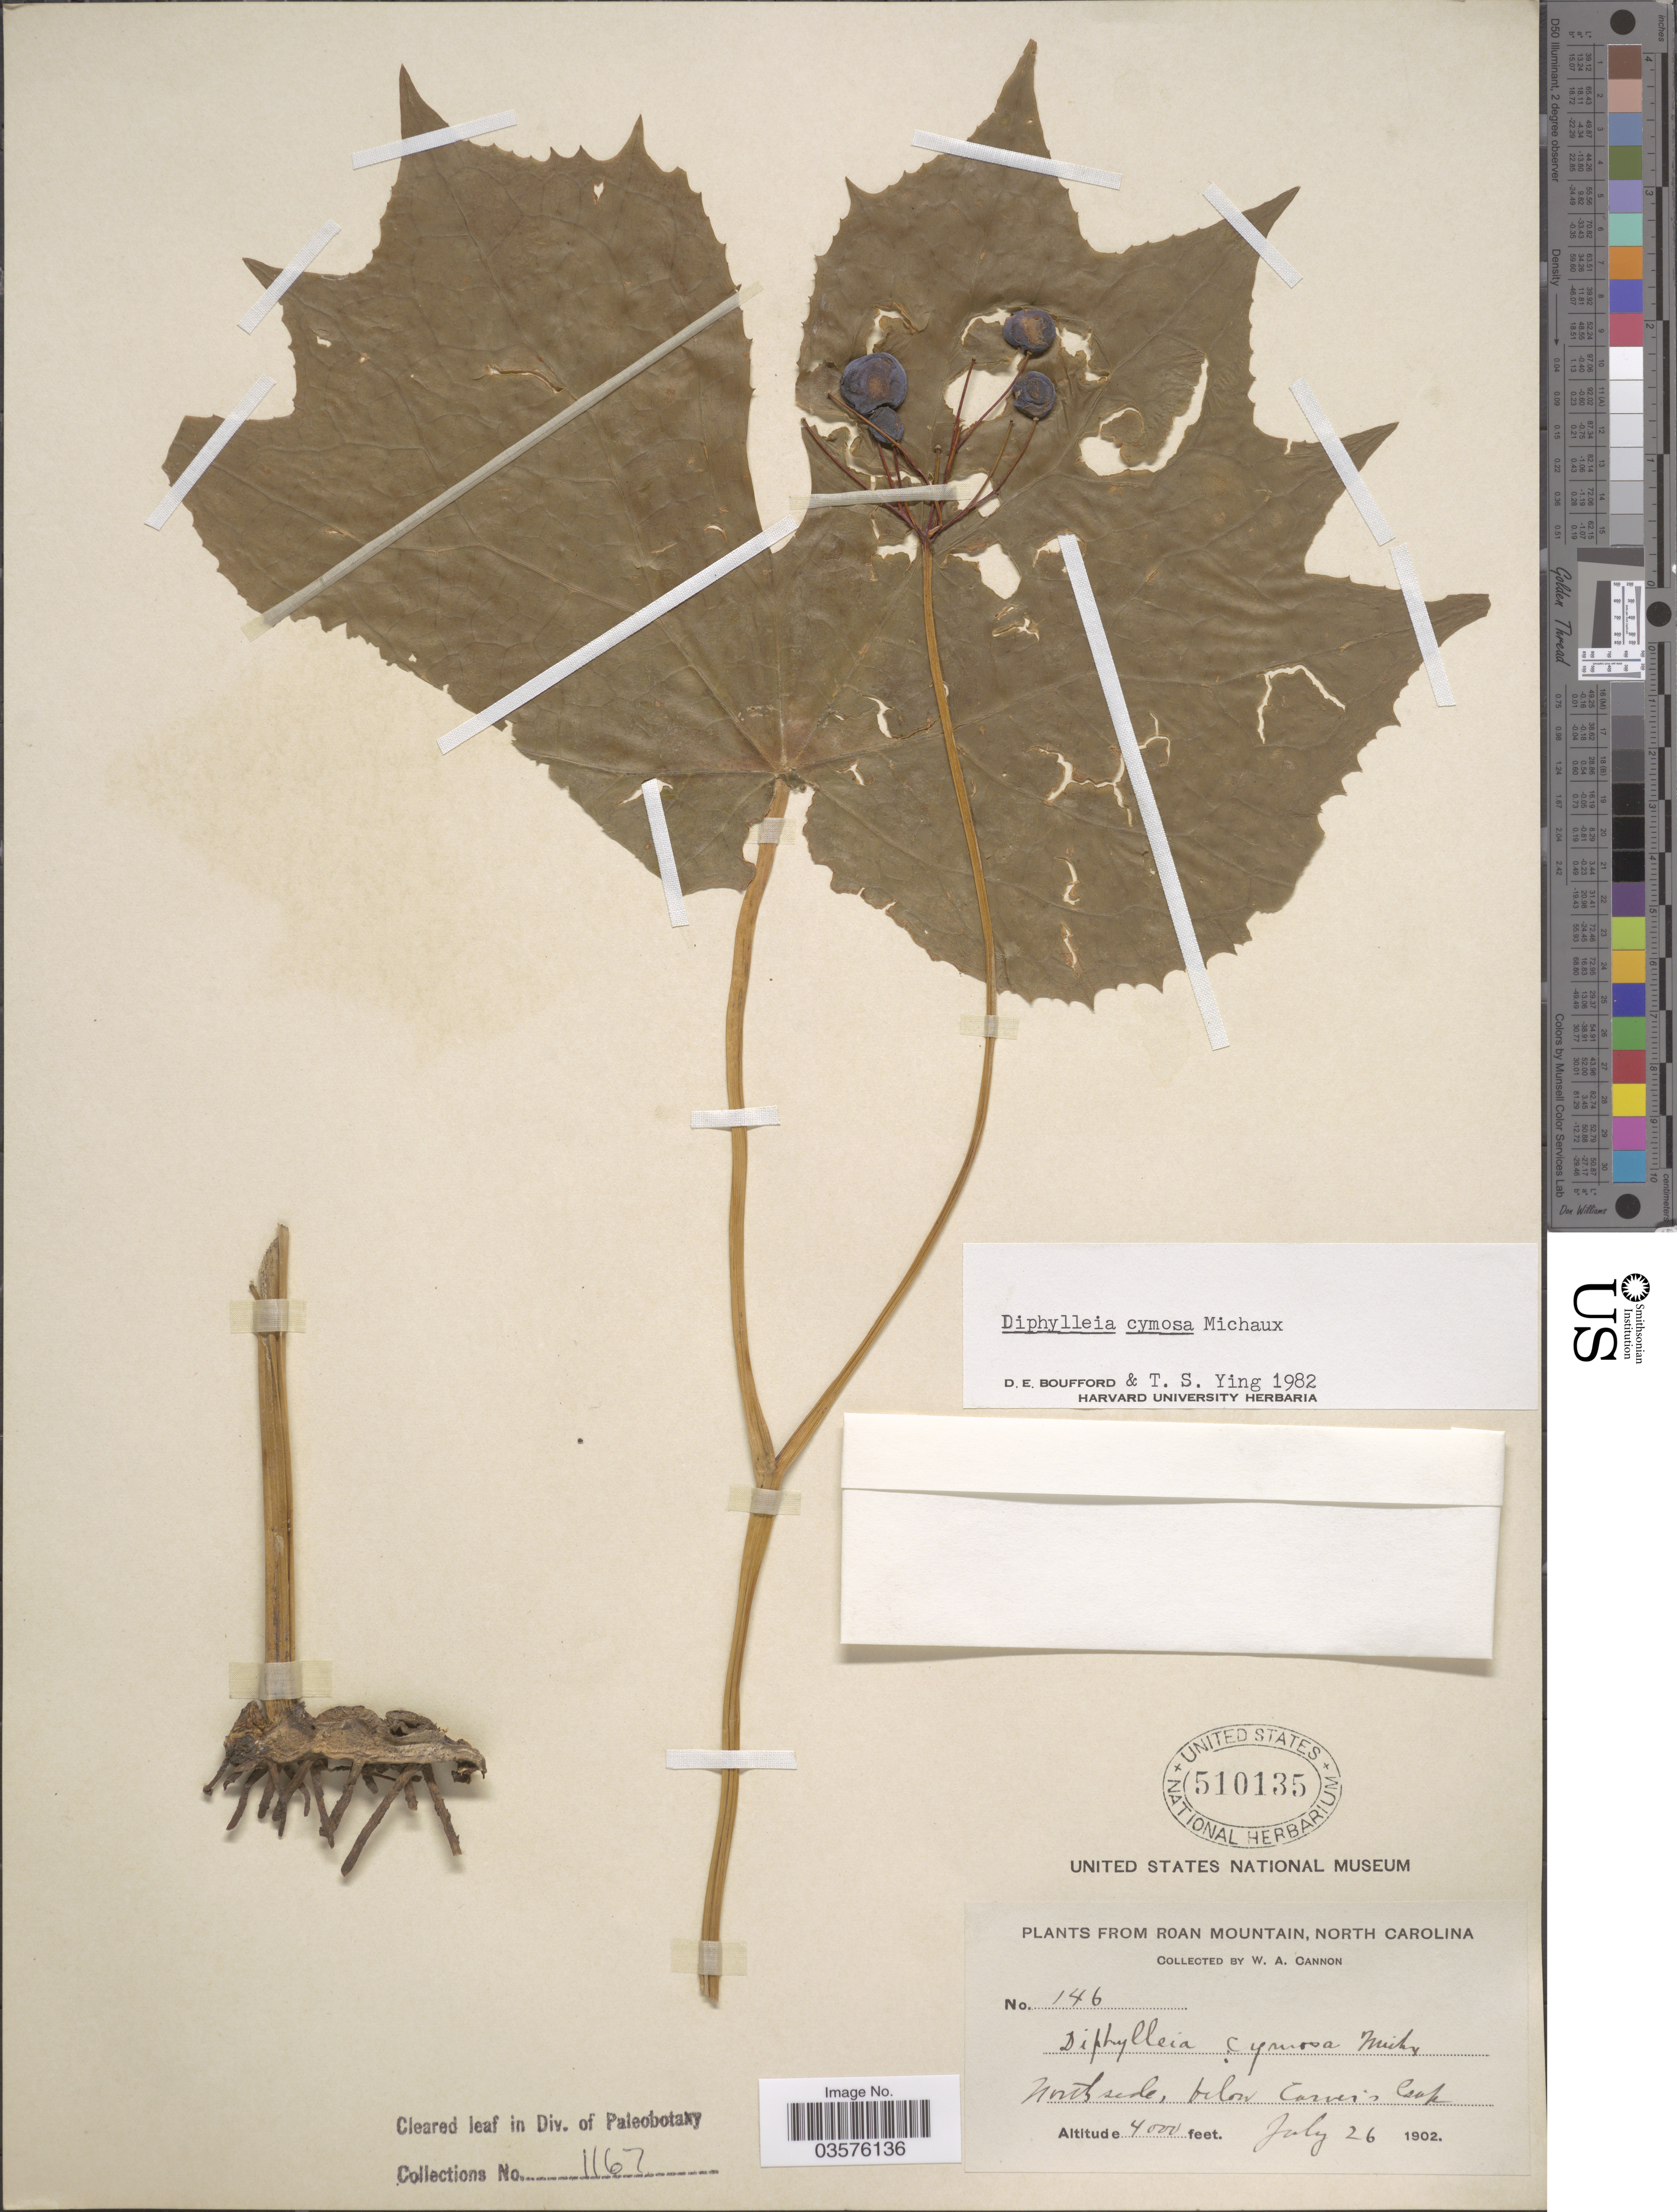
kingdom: Plantae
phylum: Tracheophyta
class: Magnoliopsida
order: Ranunculales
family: Berberidaceae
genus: Diphylleia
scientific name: Diphylleia cymosa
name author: Michx.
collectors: W. Cannon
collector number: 146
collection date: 1902-07-26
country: United States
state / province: North Carolina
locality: Roan Mountain. North side, below Carver's Creek.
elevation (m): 1219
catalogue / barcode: US 510135